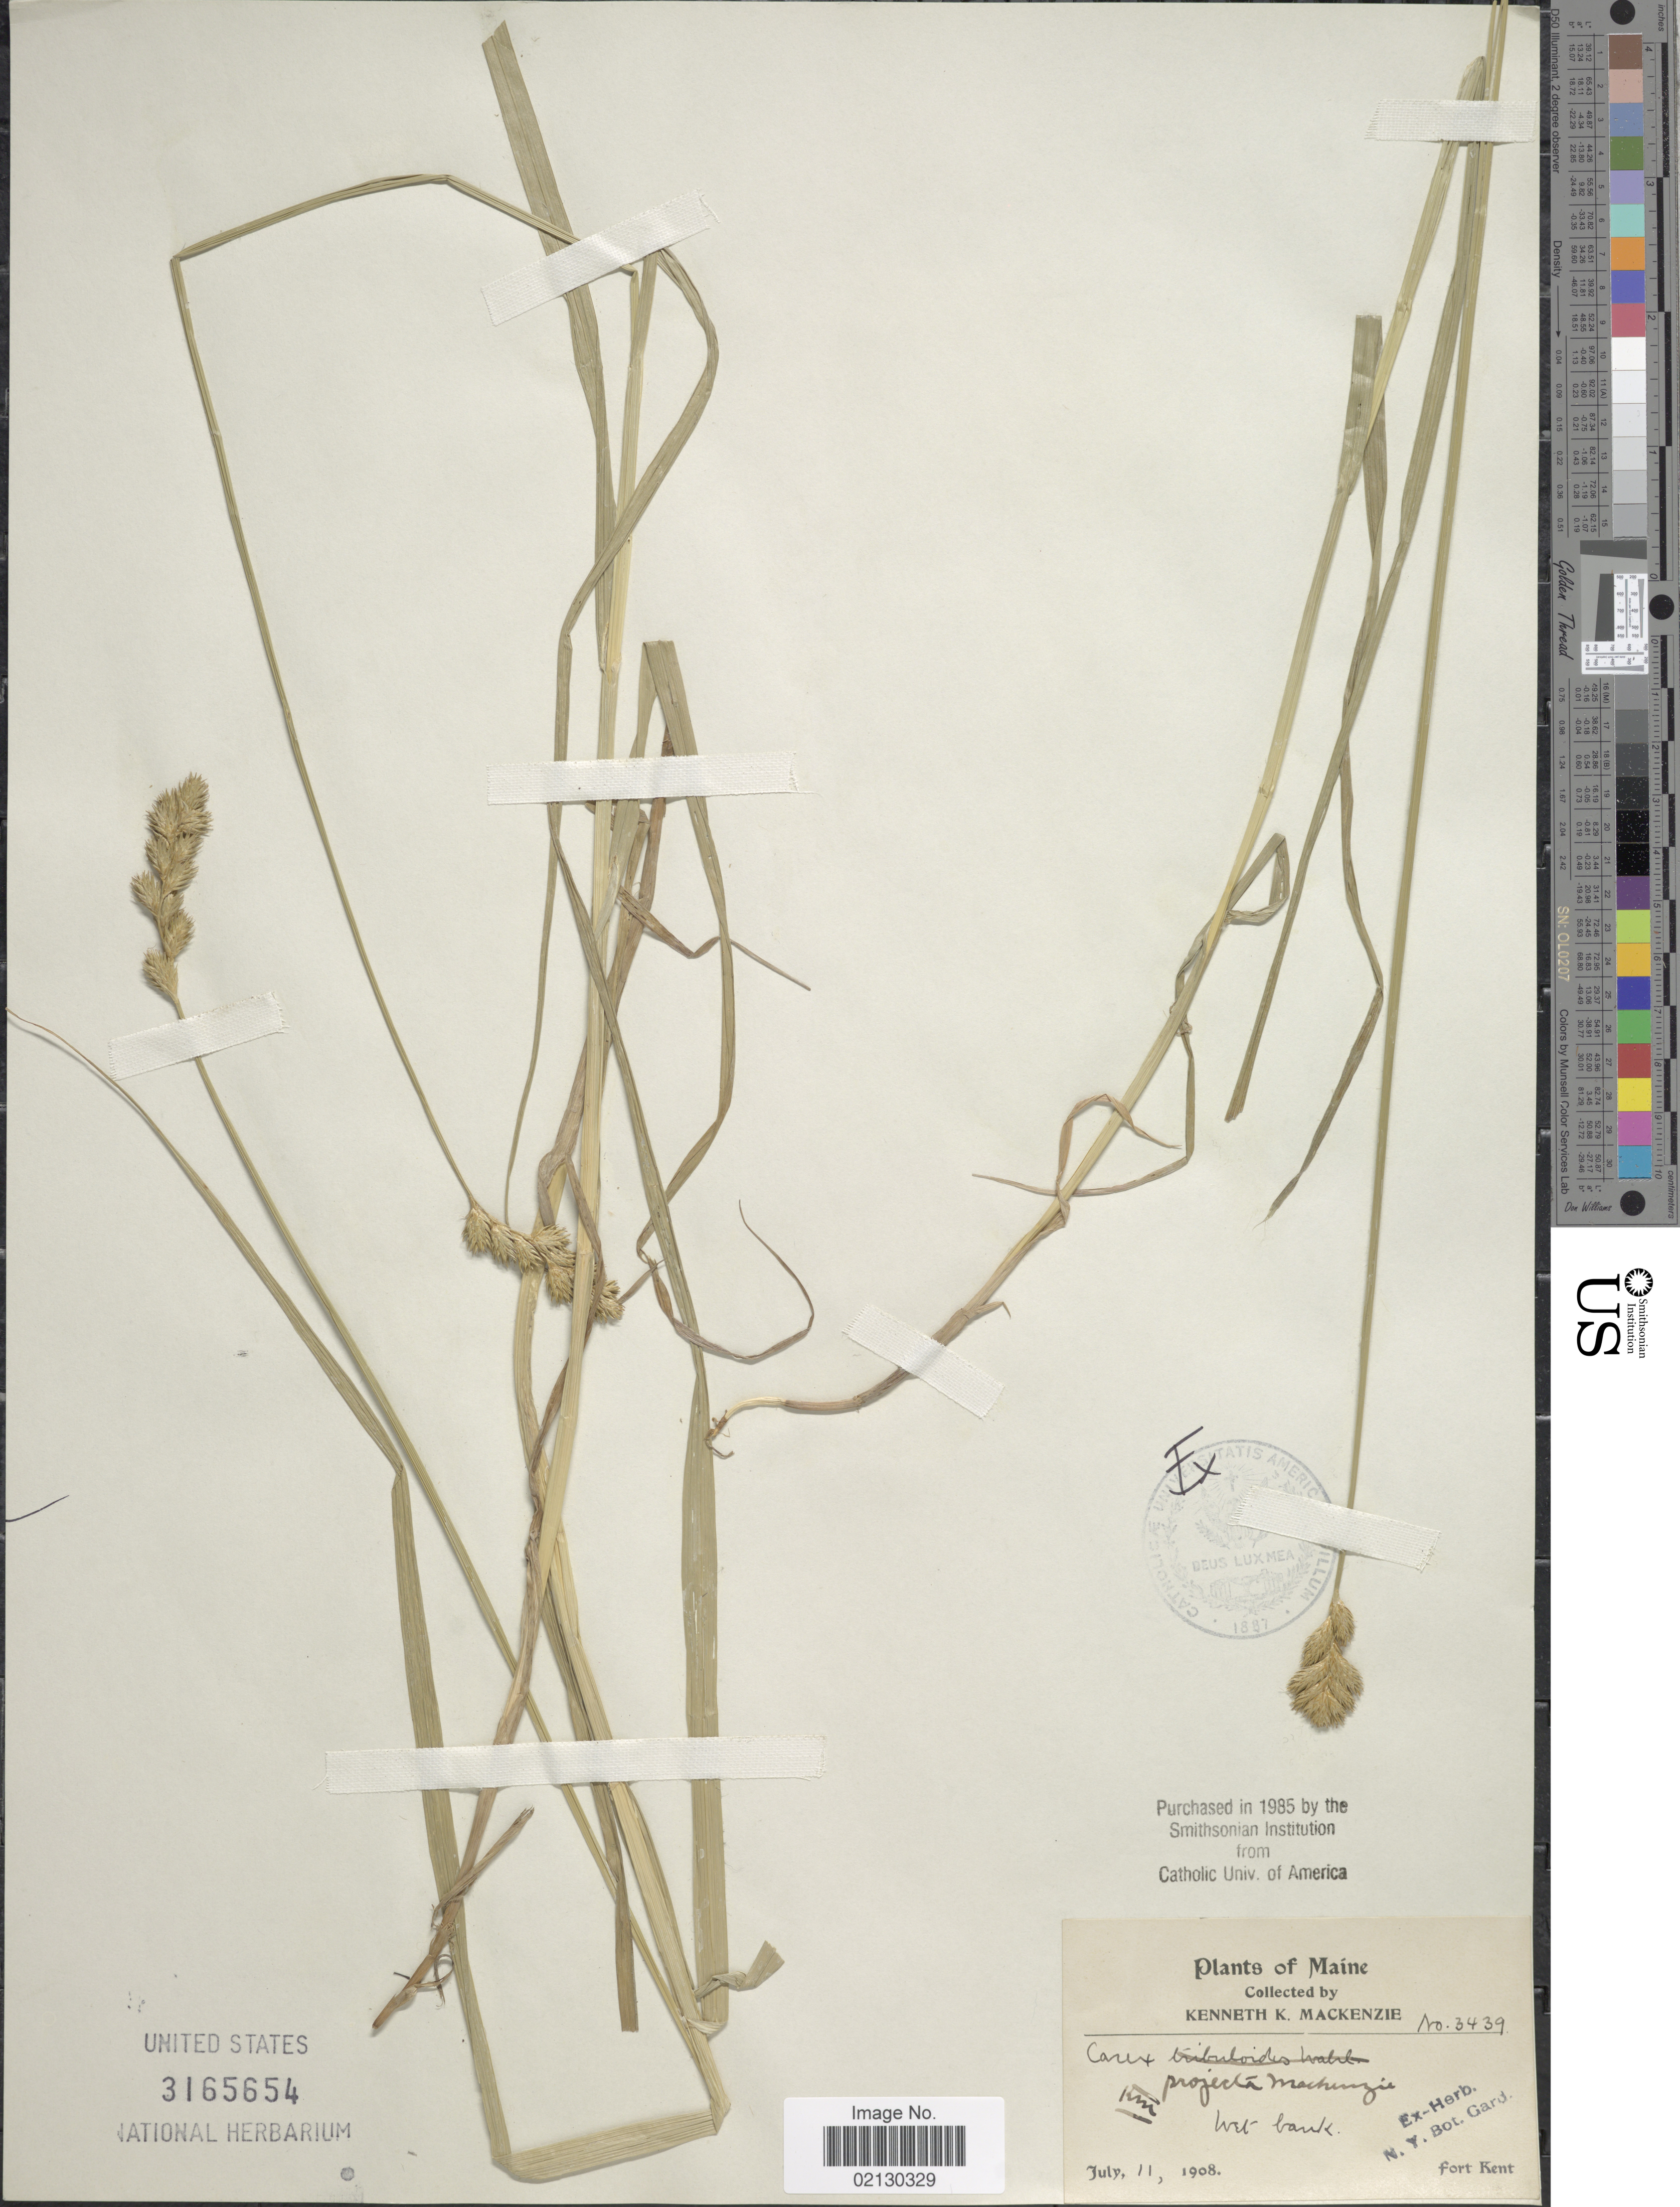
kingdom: Plantae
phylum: Tracheophyta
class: Liliopsida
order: Poales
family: Cyperaceae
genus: Carex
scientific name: Carex projecta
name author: Mack.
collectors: K. K. Mackenzie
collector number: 3439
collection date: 1908-07-11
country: United States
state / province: Maine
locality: KM [unsure placement] Wet bank. Fort Kent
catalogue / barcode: US 3165654